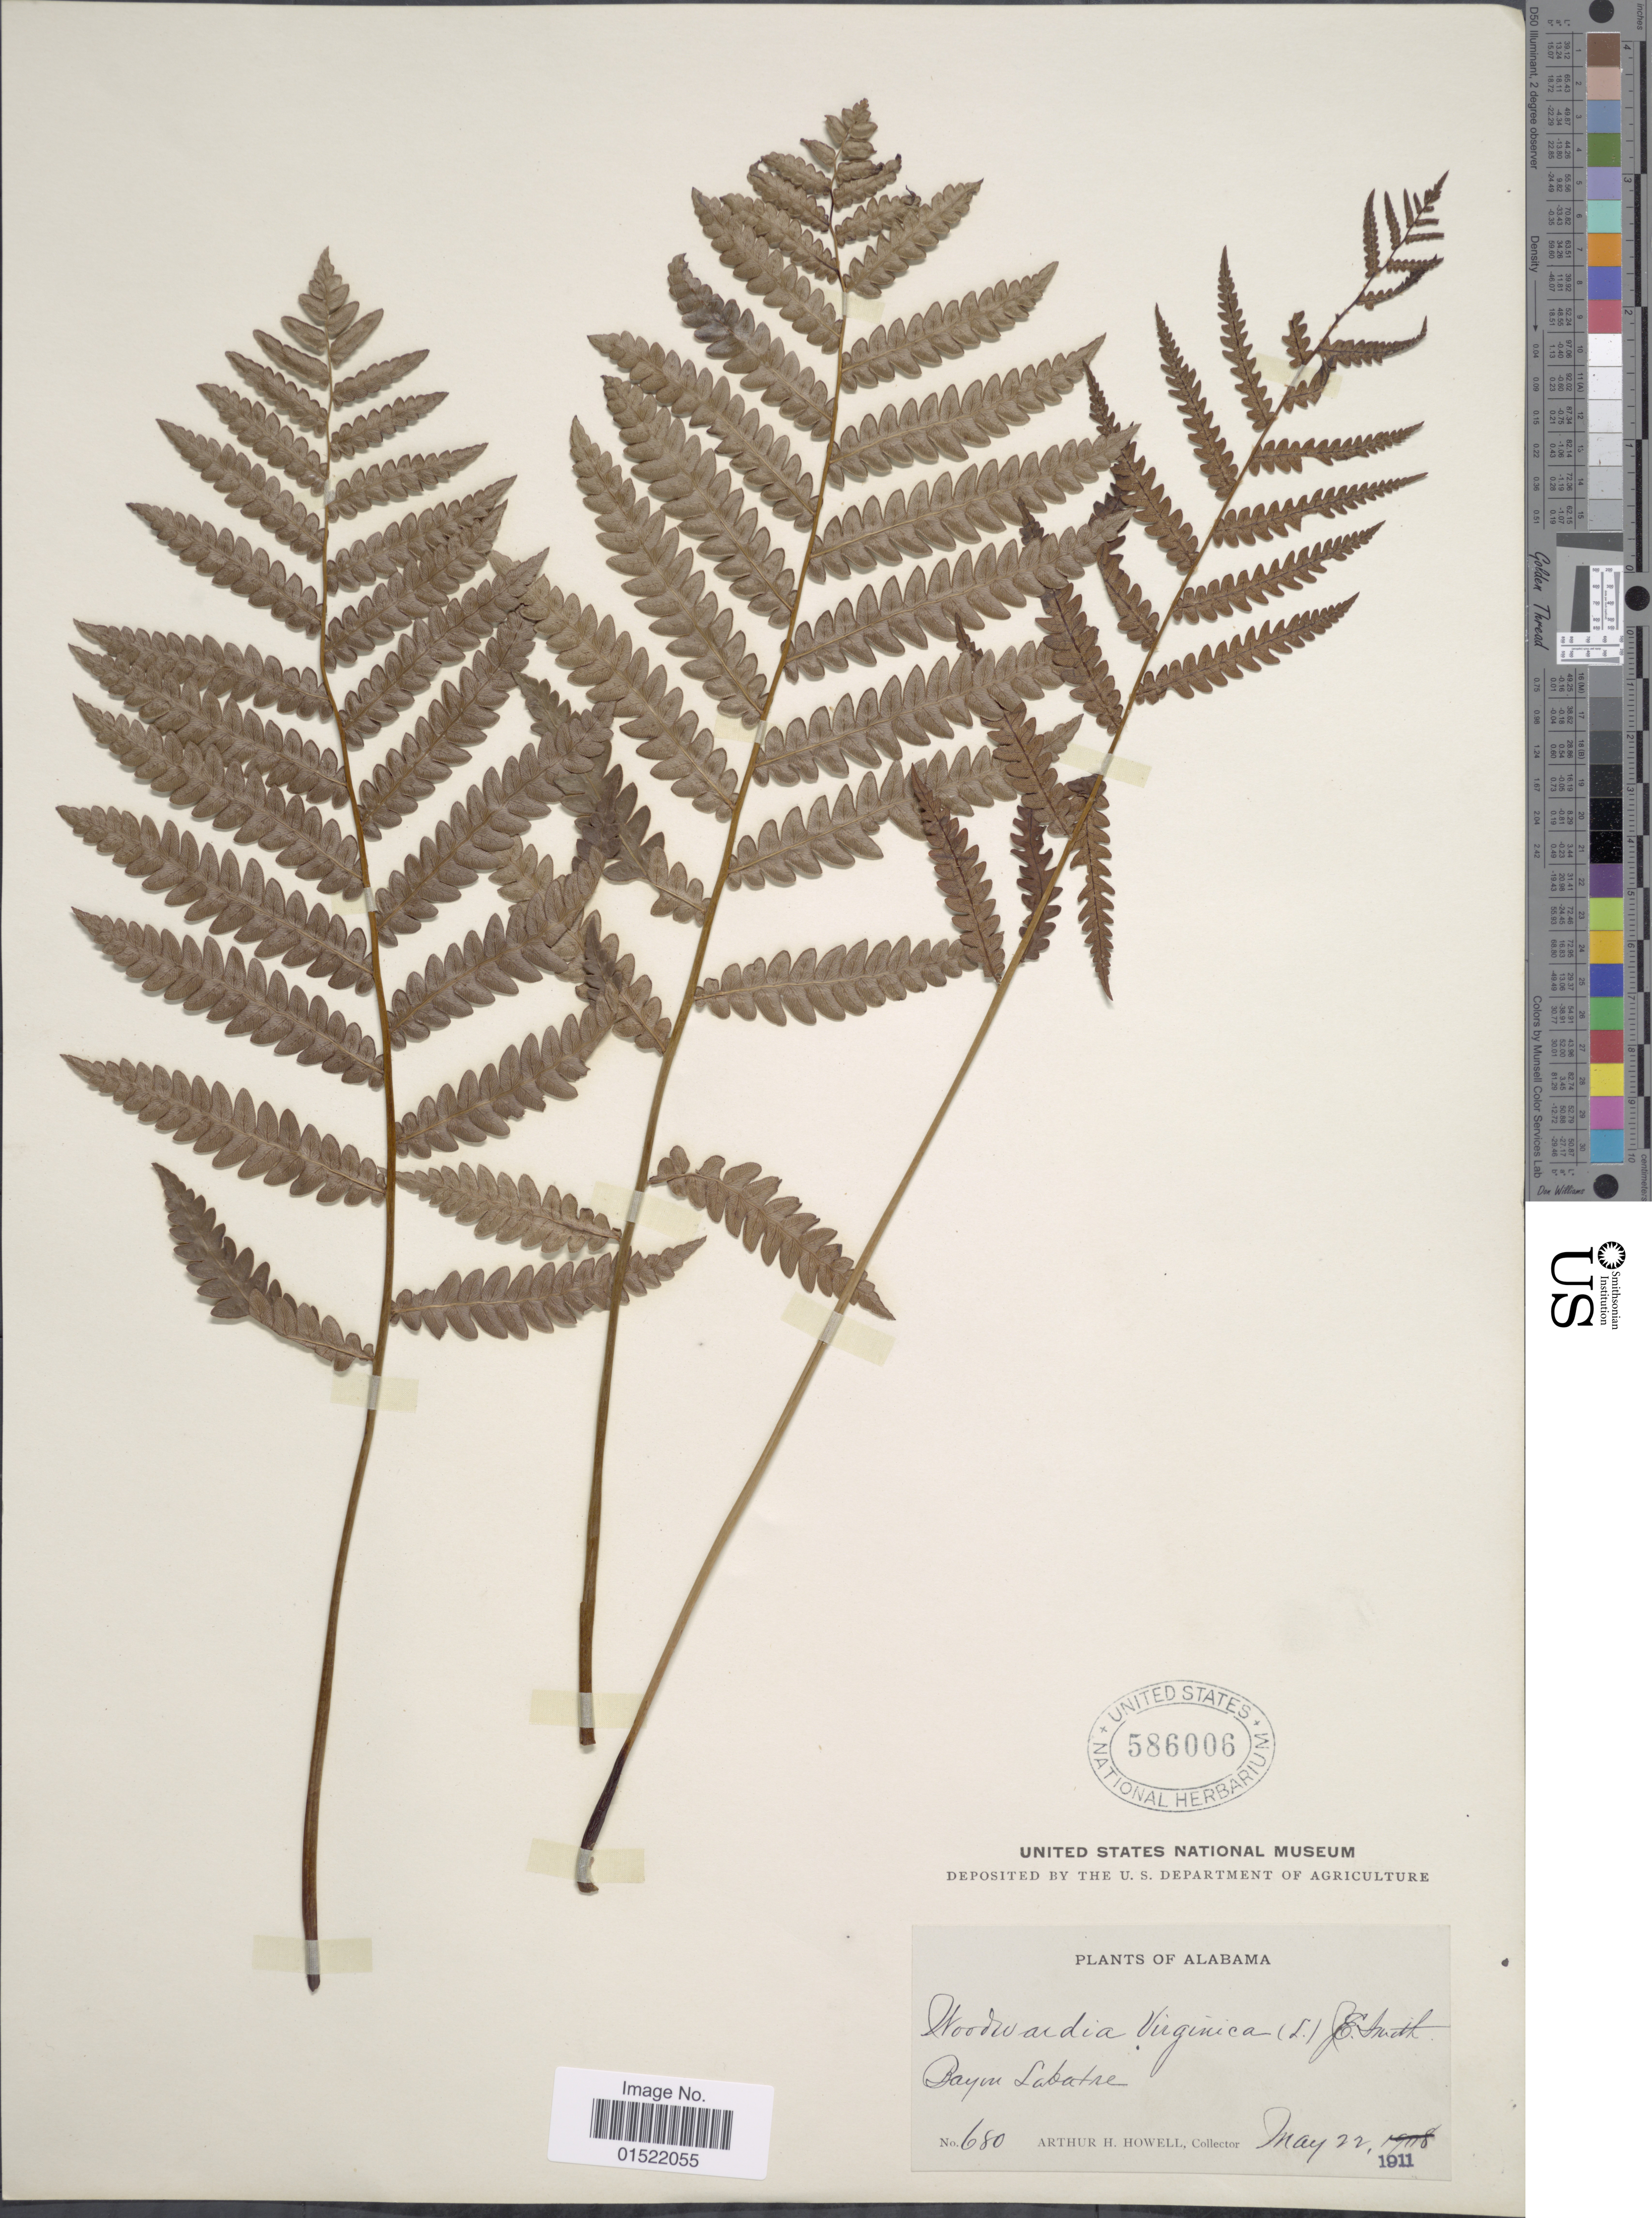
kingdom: Plantae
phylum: Tracheophyta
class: Polypodiopsida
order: Polypodiales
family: Blechnaceae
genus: Woodwardia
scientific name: Woodwardia virginica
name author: (L.) R.M. Sm.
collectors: A. H. Howell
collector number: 680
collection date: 1911-05-22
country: United States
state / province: Alabama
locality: Bayou Labatre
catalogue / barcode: US 586006